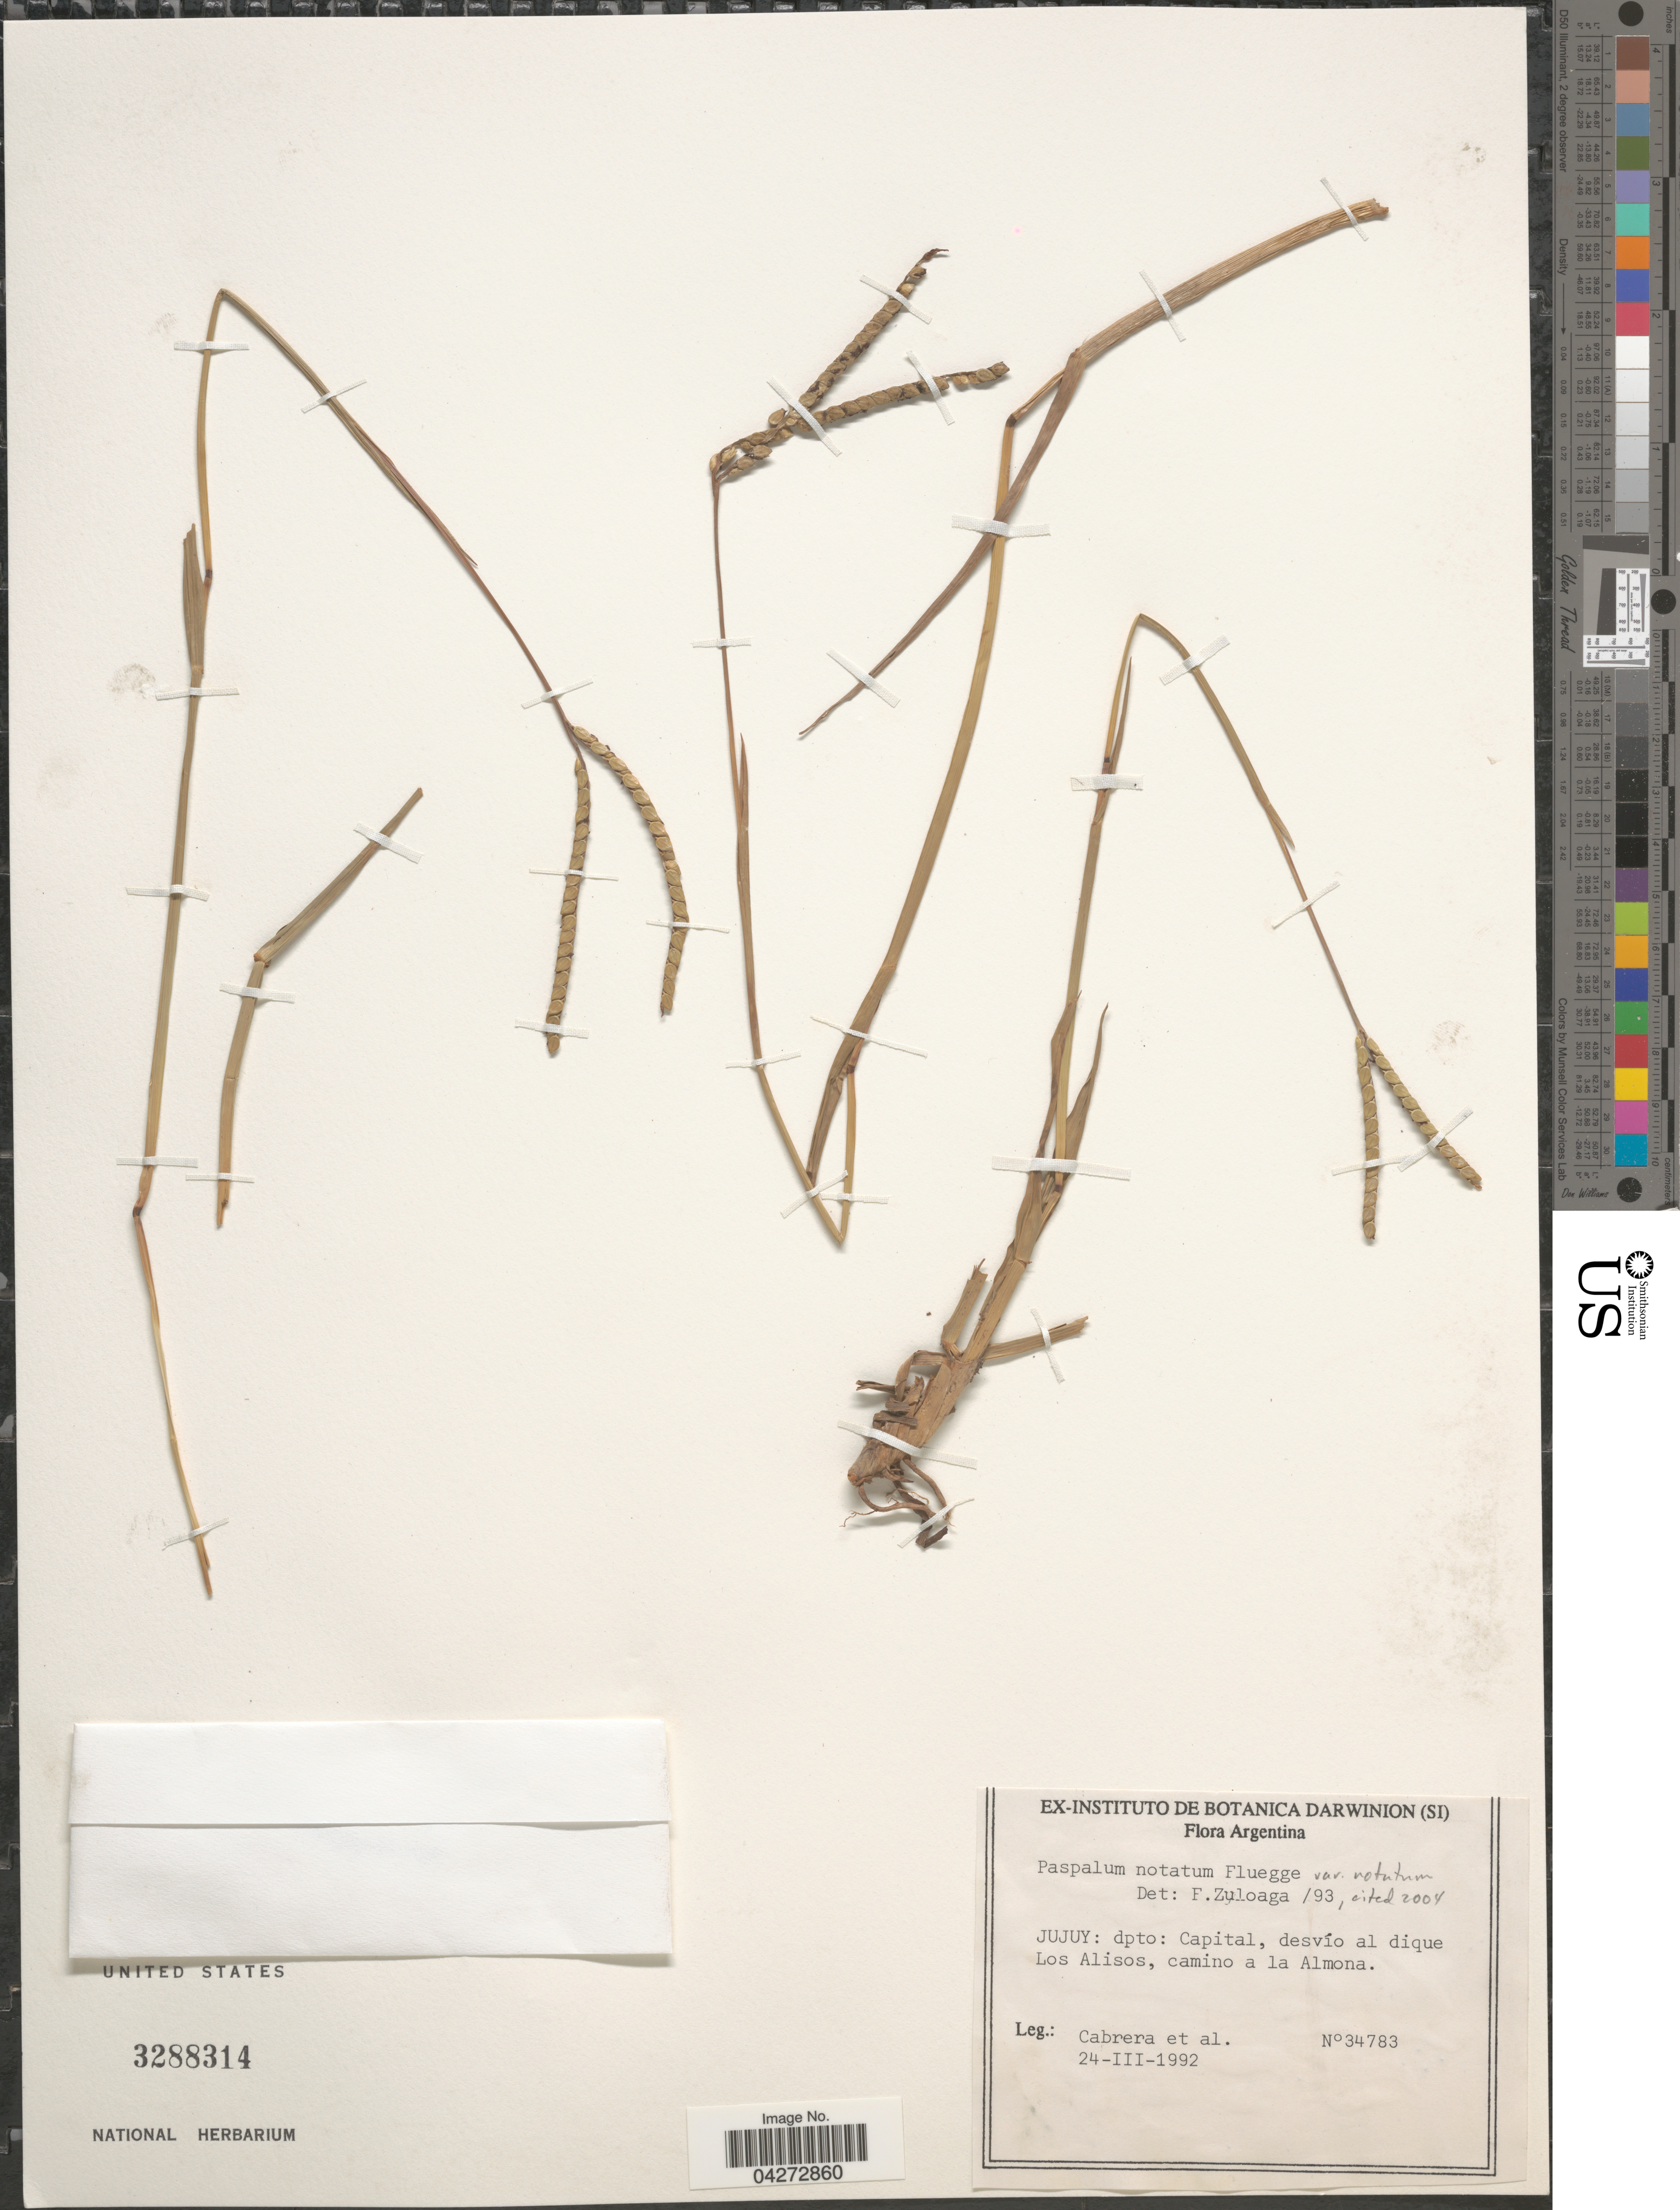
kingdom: Plantae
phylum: Tracheophyta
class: Liliopsida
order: Poales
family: Poaceae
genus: Paspalum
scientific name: Paspalum notatum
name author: Flüggé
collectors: Cabrera, -- & et al.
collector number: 34783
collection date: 1992-03-24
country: Argentina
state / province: Jujuy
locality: Dpto: Capital, desvío al dique Los Alisos, camino a la Almona.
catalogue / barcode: US 3288314